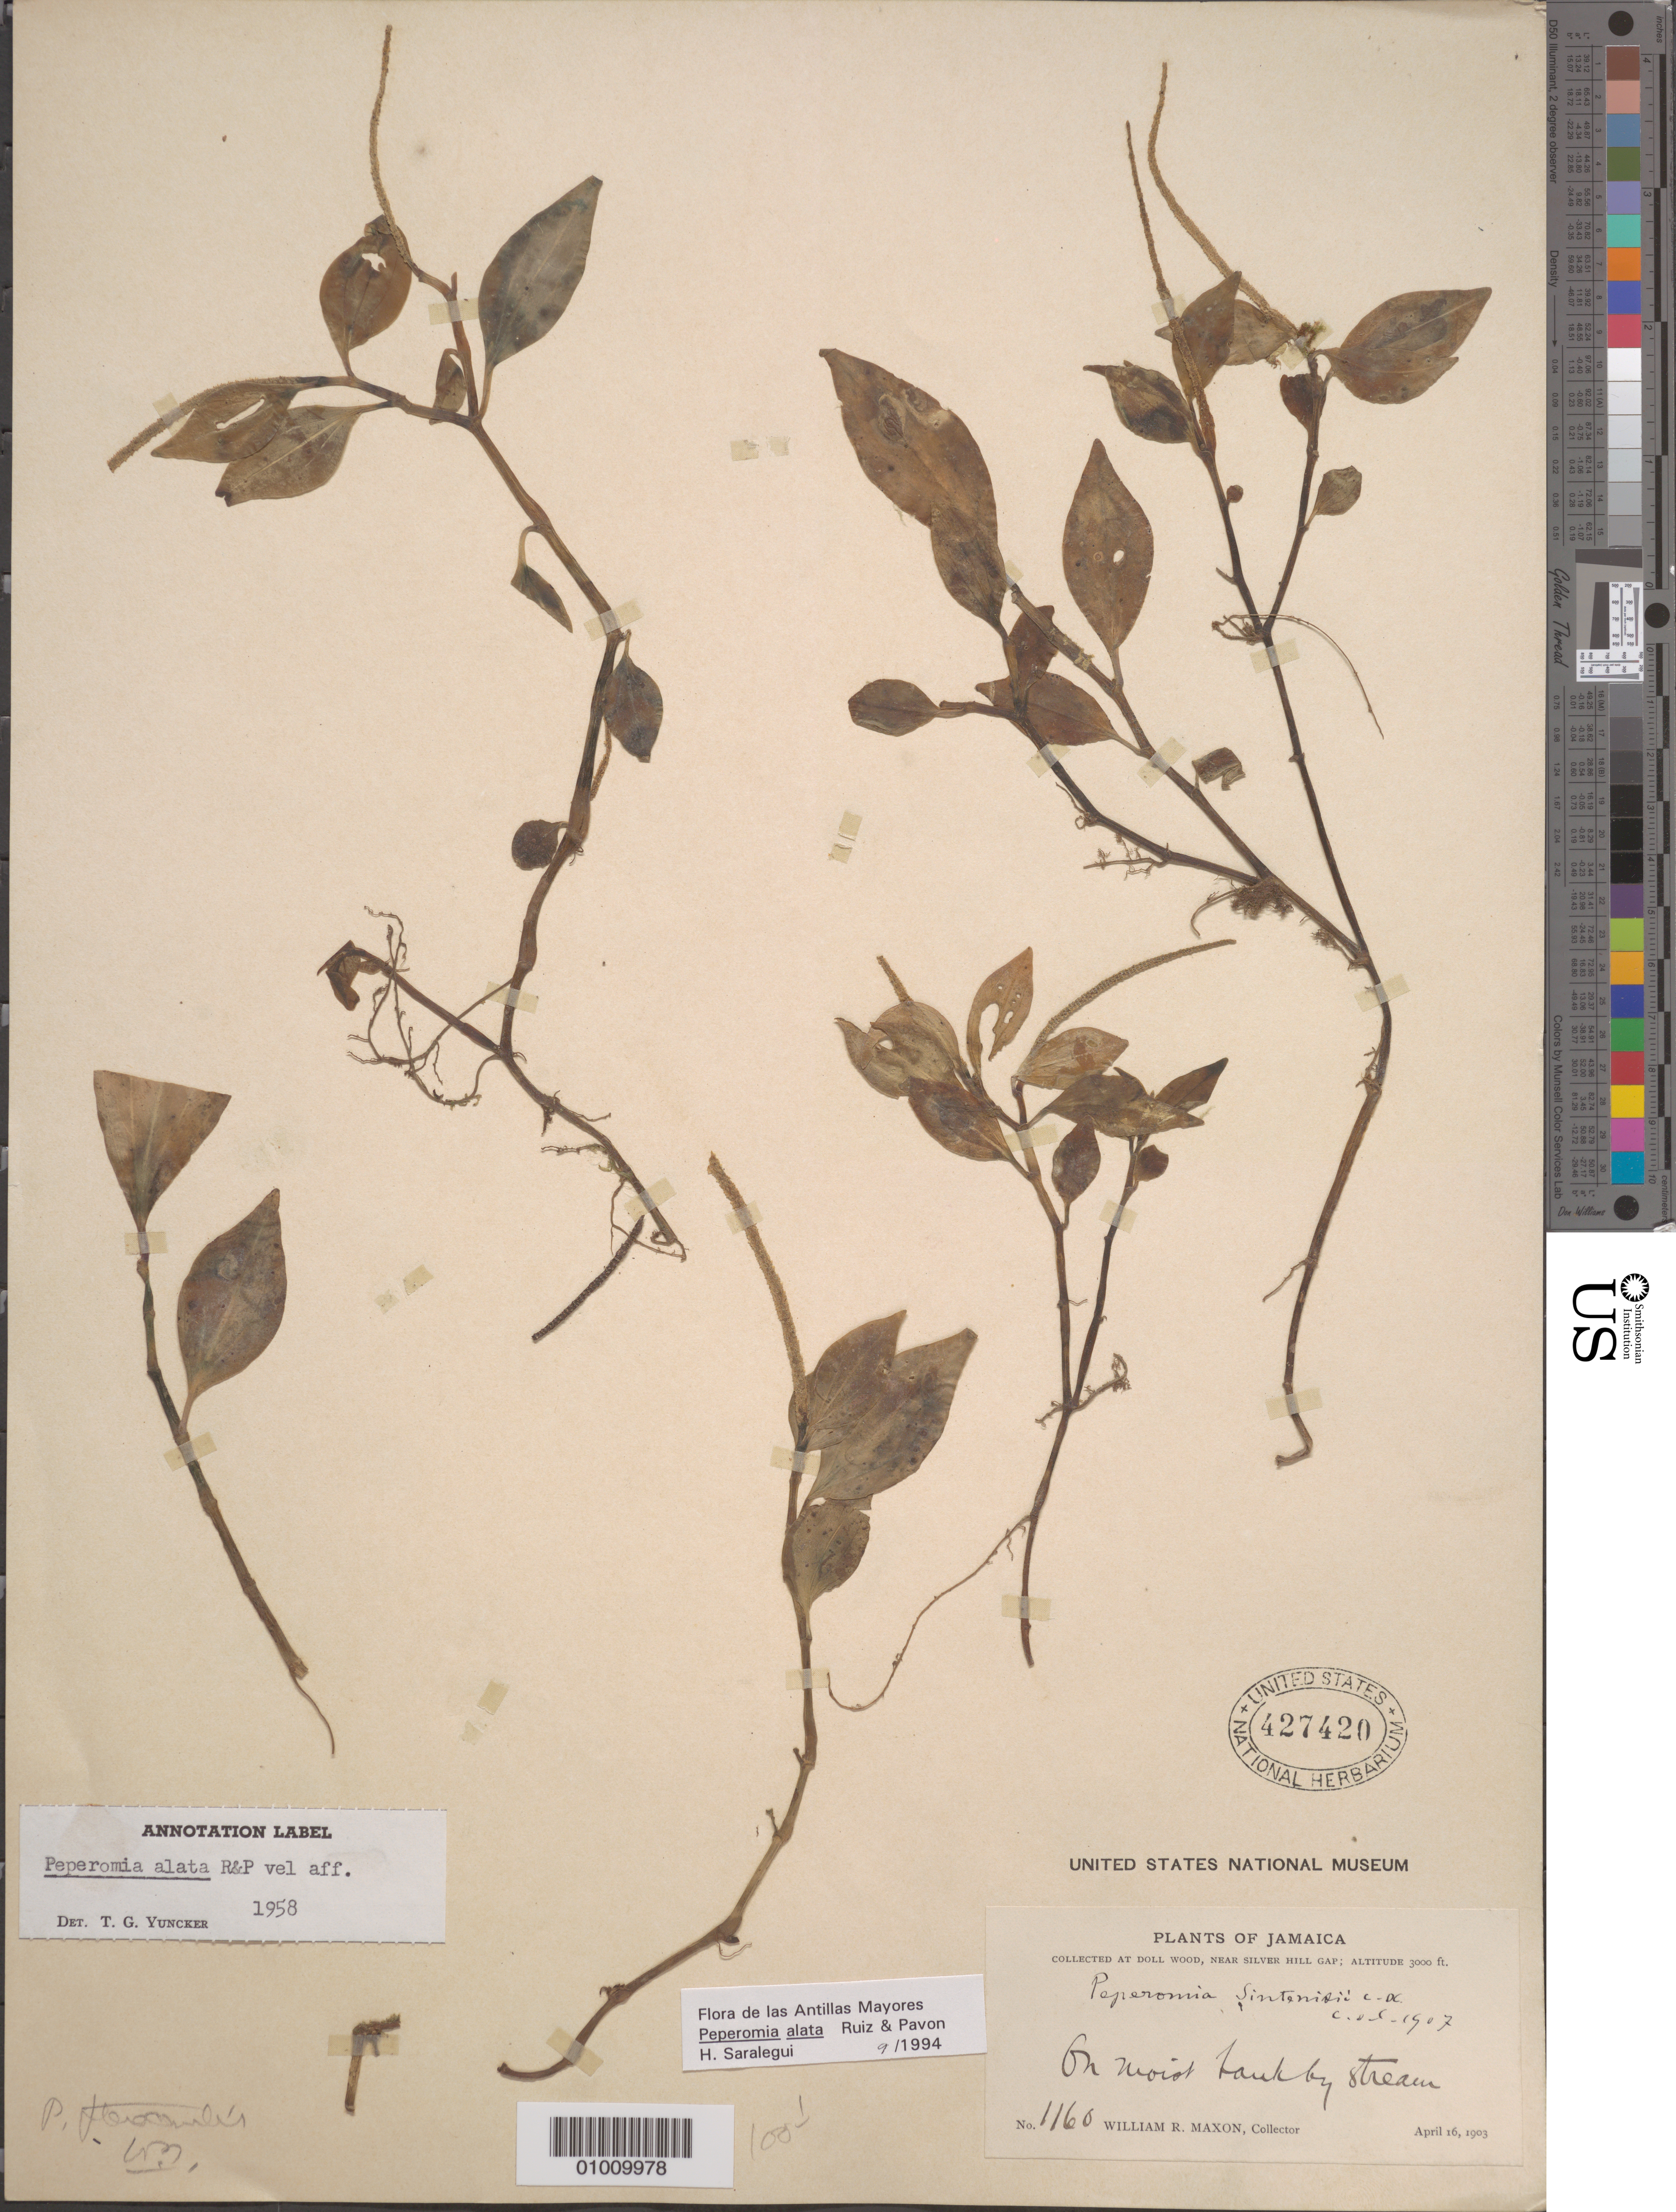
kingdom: Plantae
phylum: Tracheophyta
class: Magnoliopsida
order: Piperales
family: Piperaceae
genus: Peperomia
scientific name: Peperomia alata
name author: Ruiz & Pav.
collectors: W. R. Maxon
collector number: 1160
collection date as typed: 16 Apr 1903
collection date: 1903-04-16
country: Jamaica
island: Jamaica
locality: On moist bank by stream.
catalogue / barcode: US 427420